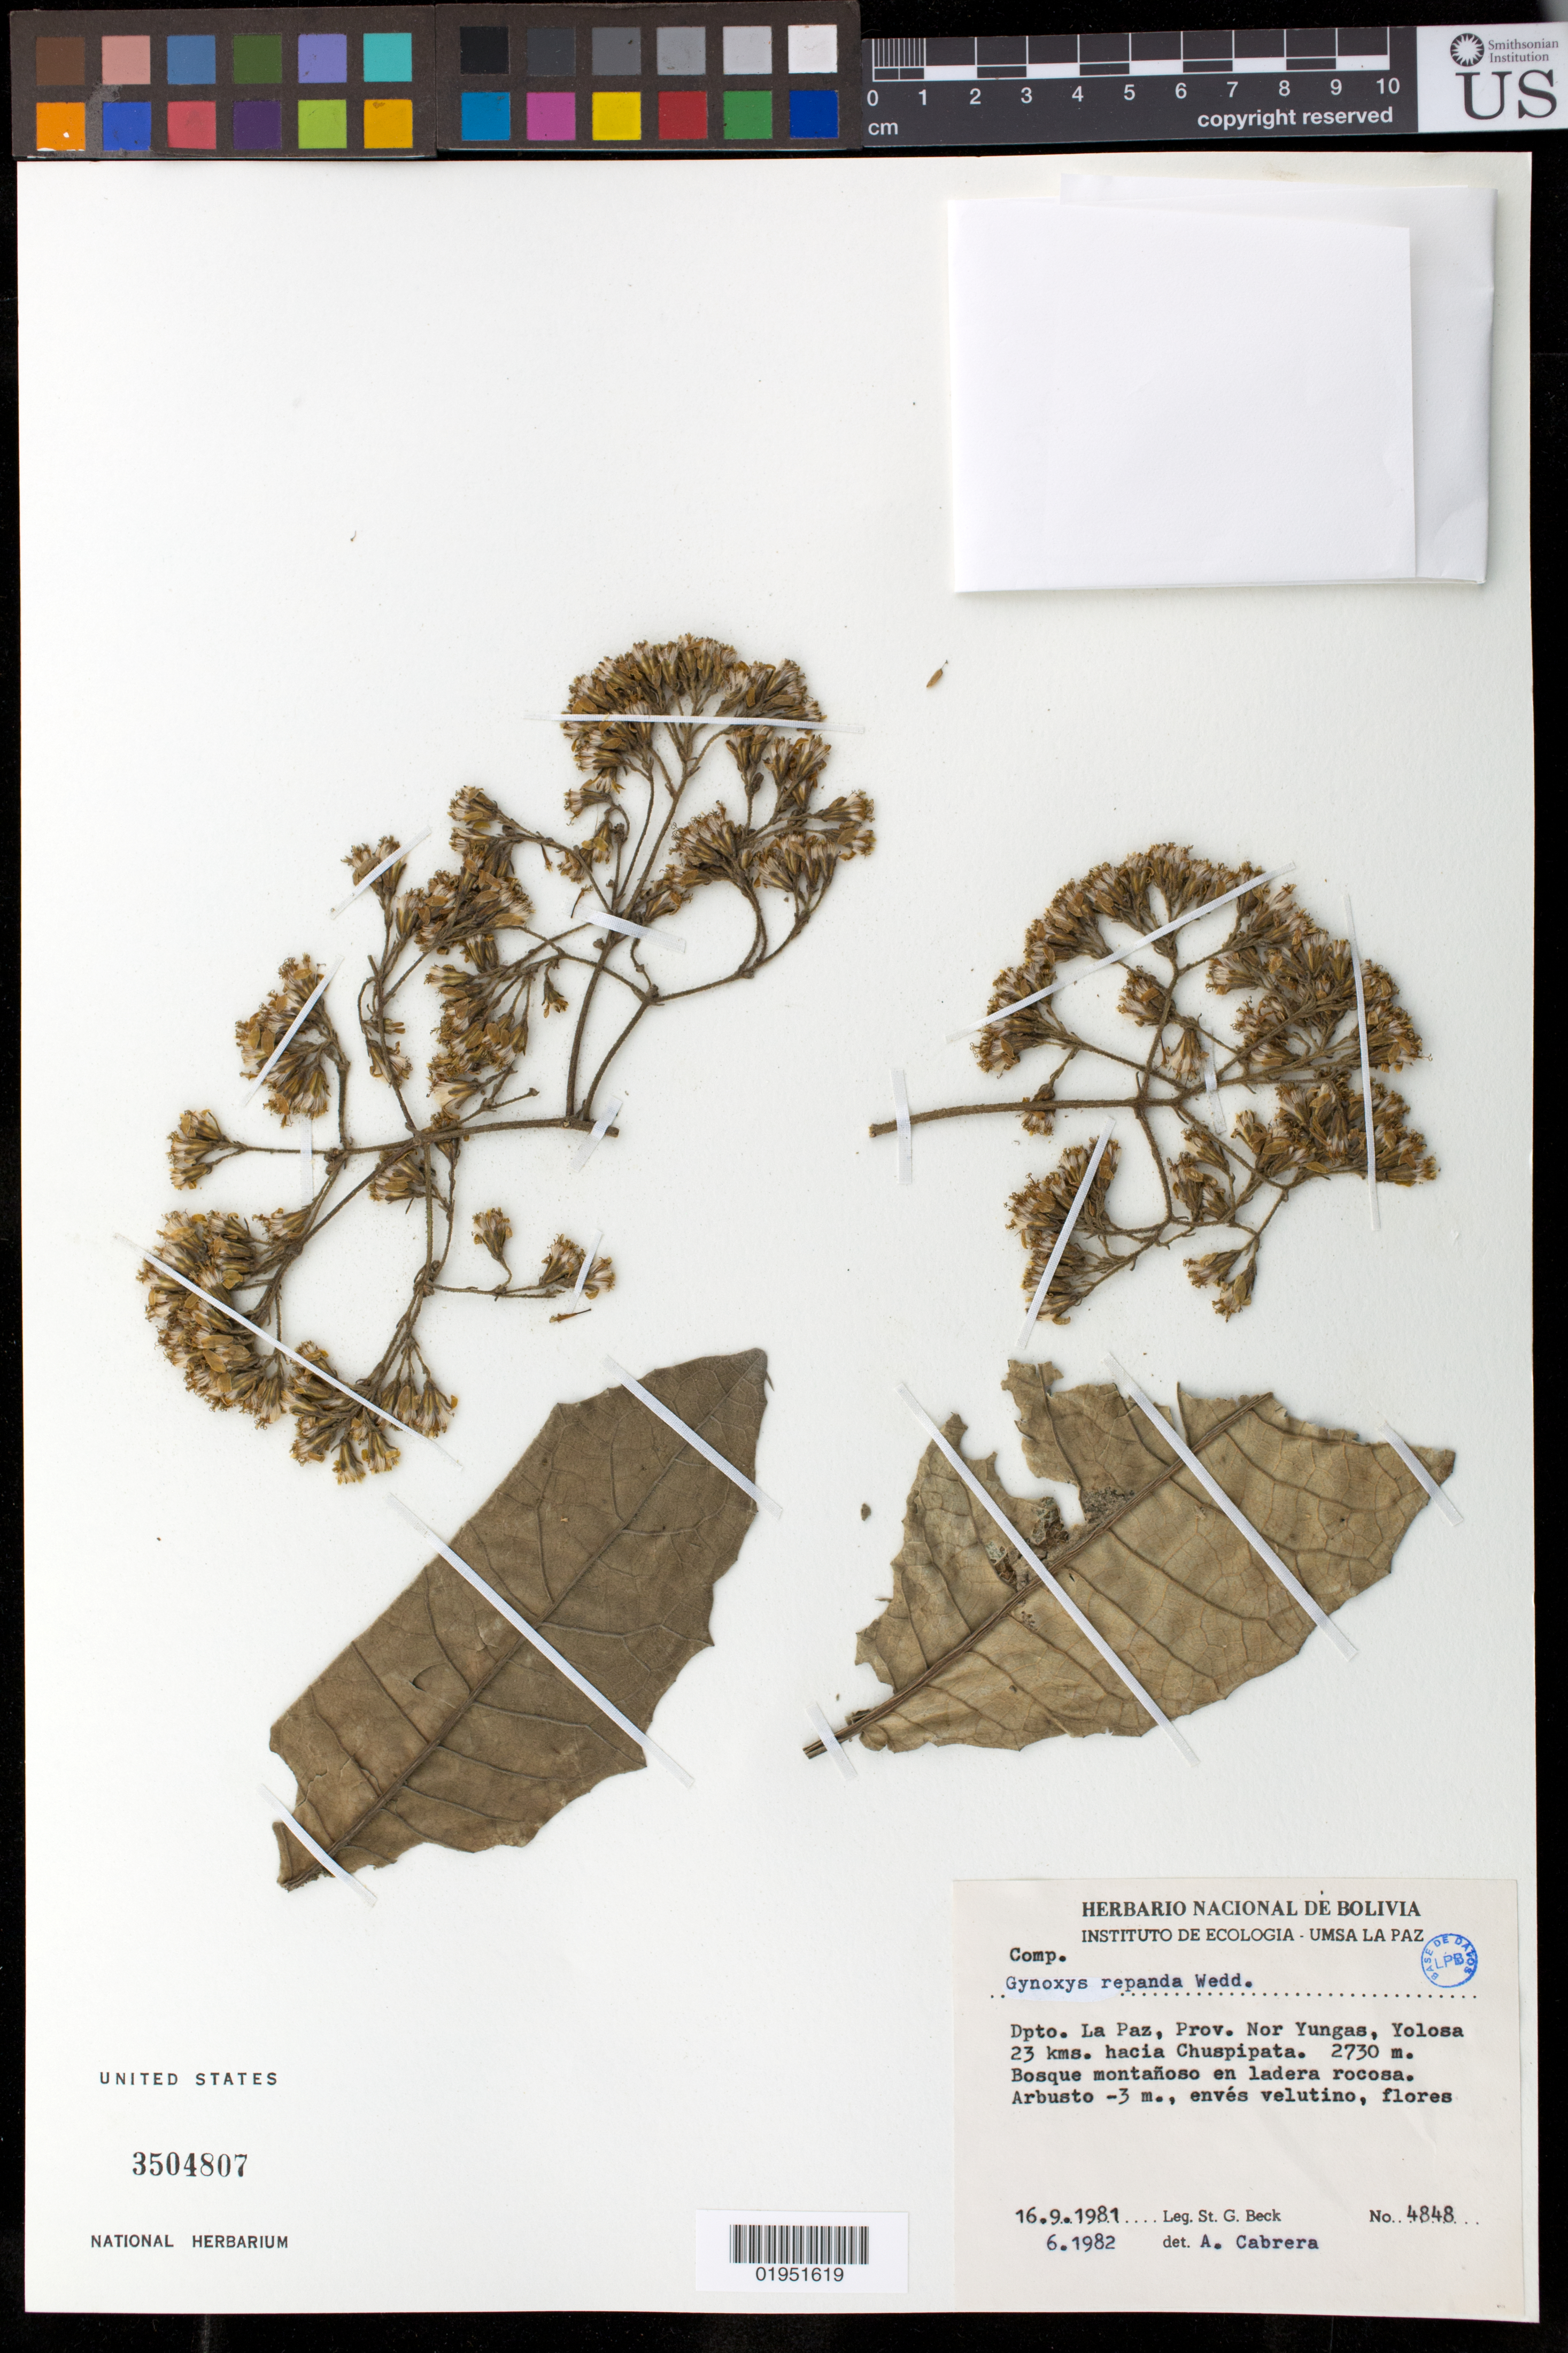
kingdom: Plantae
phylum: Tracheophyta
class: Magnoliopsida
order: Asterales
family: Asteraceae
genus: Nordenstamia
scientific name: Nordenstamia repanda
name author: (Wedd.) Lundin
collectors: S. G. Beck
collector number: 4848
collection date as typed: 16 Sep 1981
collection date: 1981-09-16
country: Bolivia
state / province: La Paz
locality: Prov. Nor Yungas; Yolosa 23 kms hacia Chuspidata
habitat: Bosque montanoso en ladera rocosa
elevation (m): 2730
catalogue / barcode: US 3504807